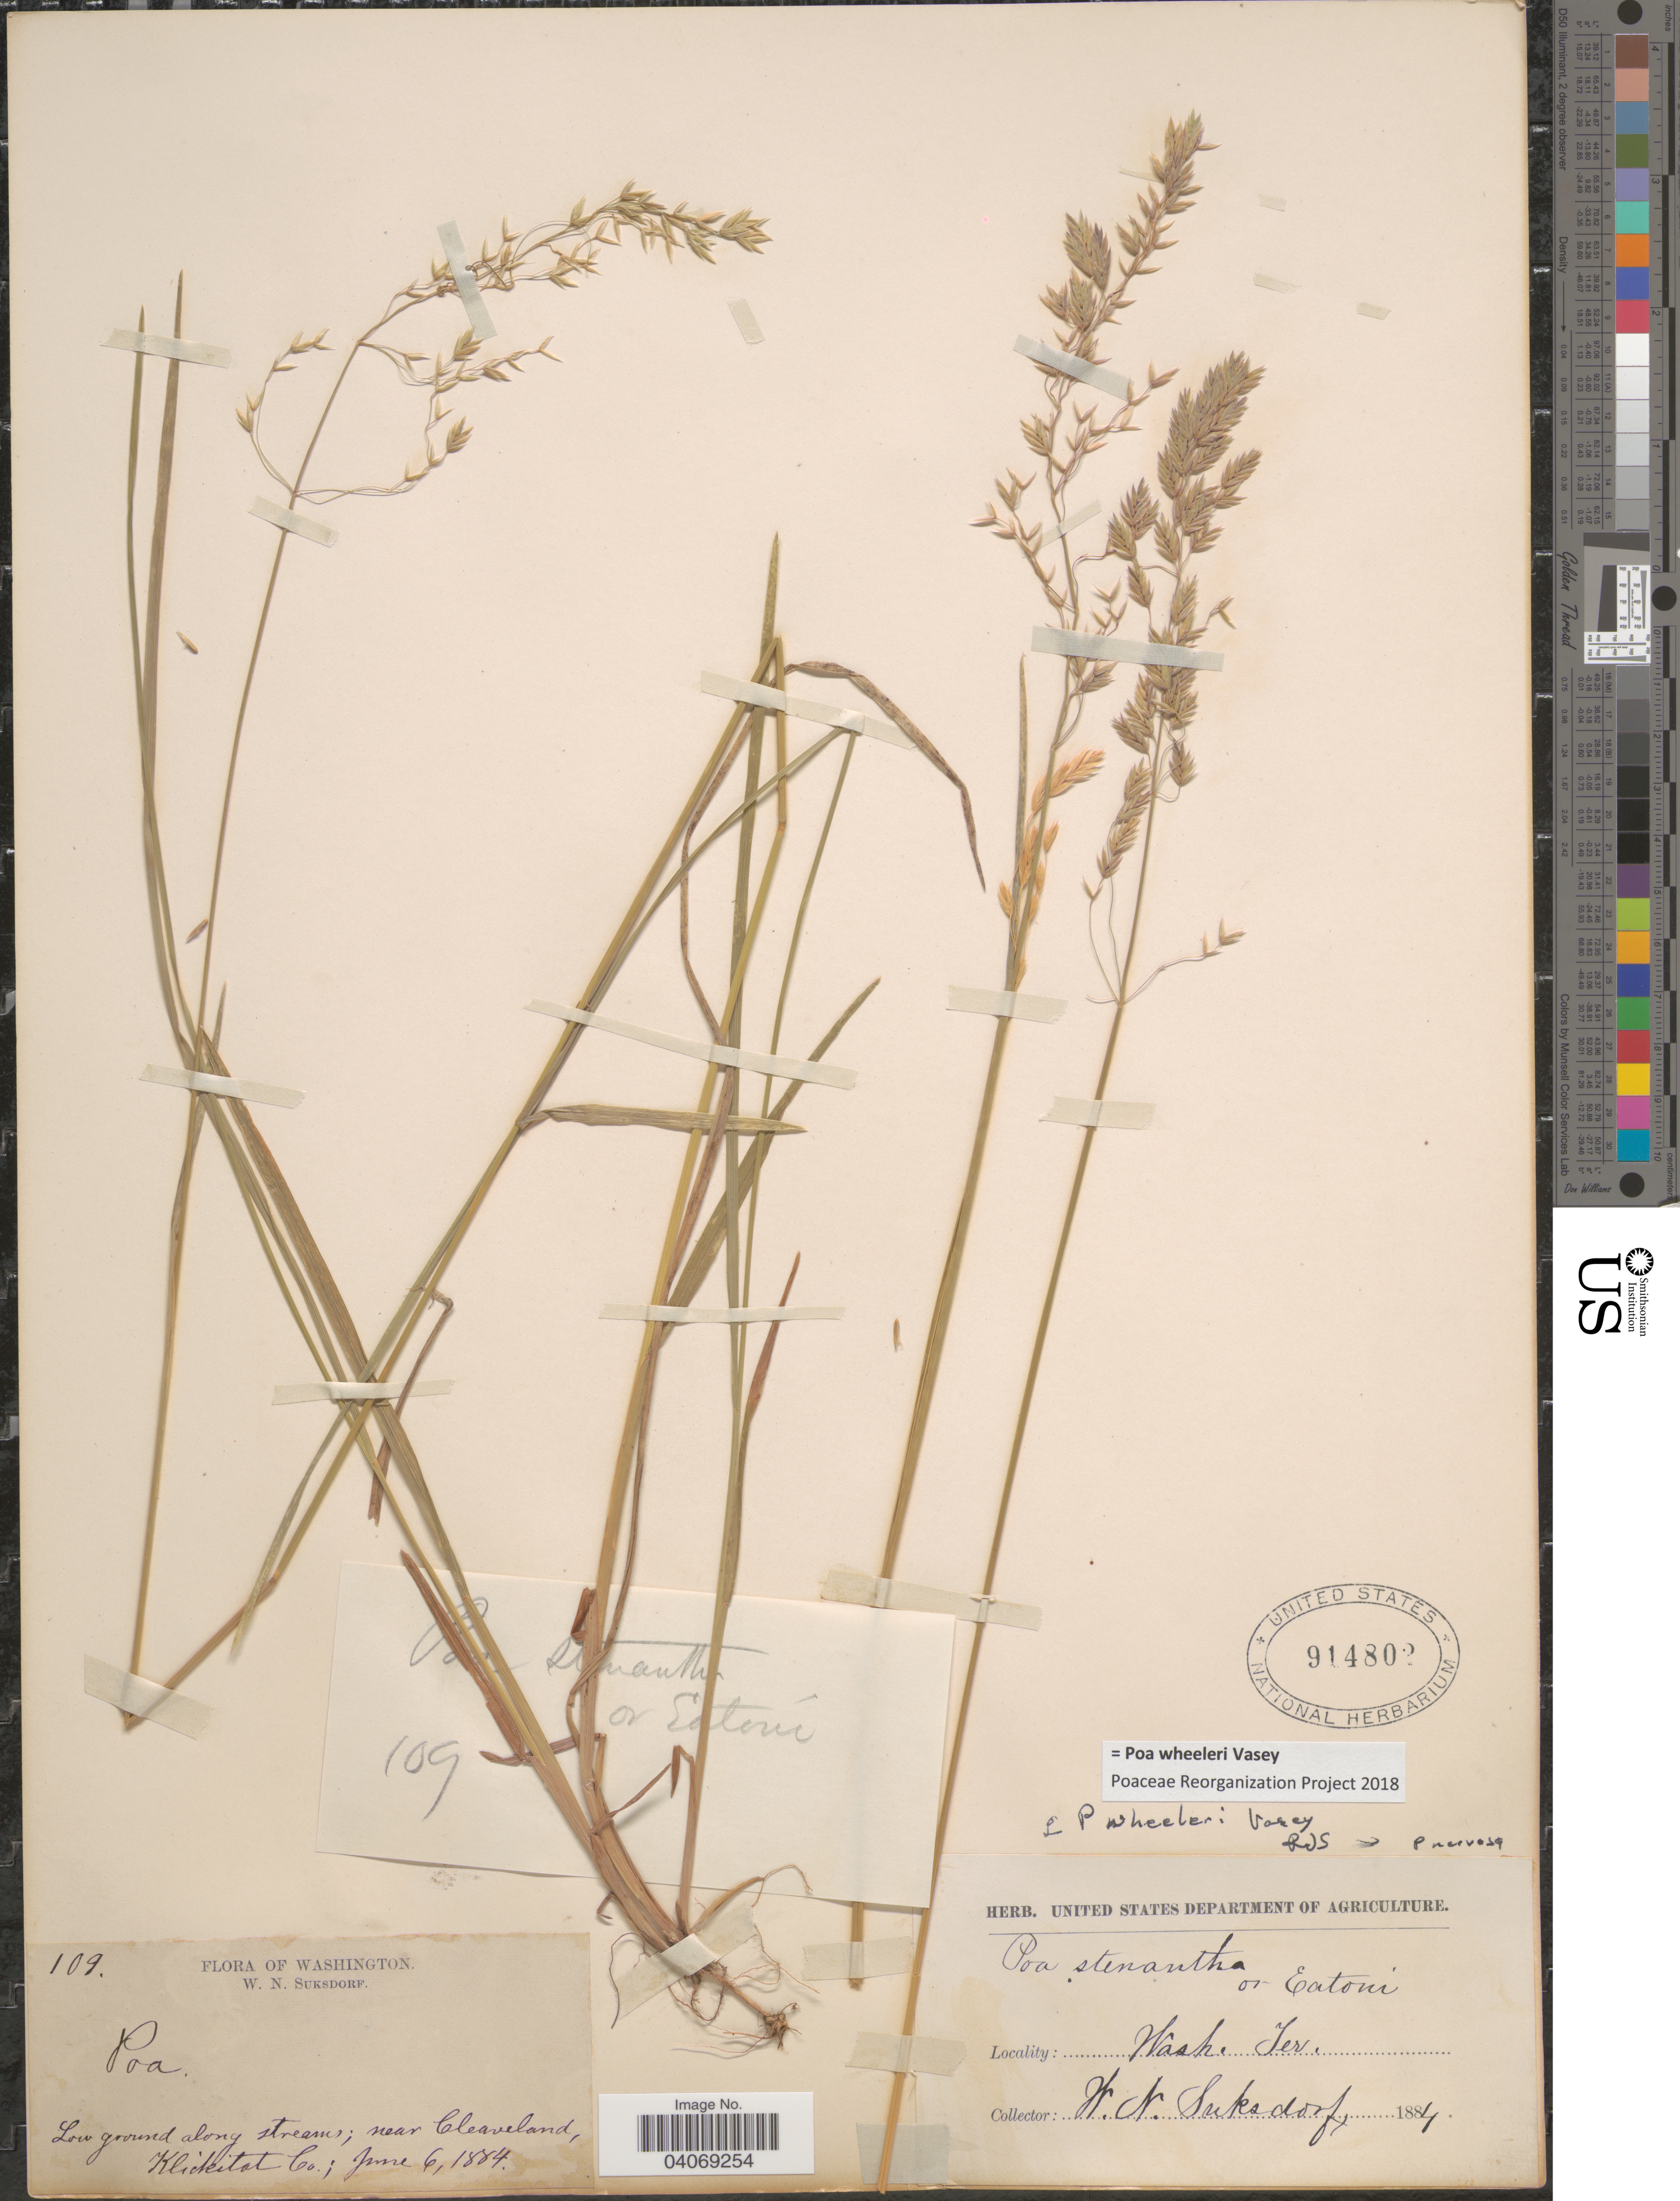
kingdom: Plantae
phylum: Tracheophyta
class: Liliopsida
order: Poales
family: Poaceae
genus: Poa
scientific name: Poa wheeleri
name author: Vasey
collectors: W. N. Suksdorf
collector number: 109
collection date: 1884-06-06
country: United States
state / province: Washington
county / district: Klickitat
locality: Low ground along streams; near Cleaveland, Klickitat Co.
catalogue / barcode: US 914802